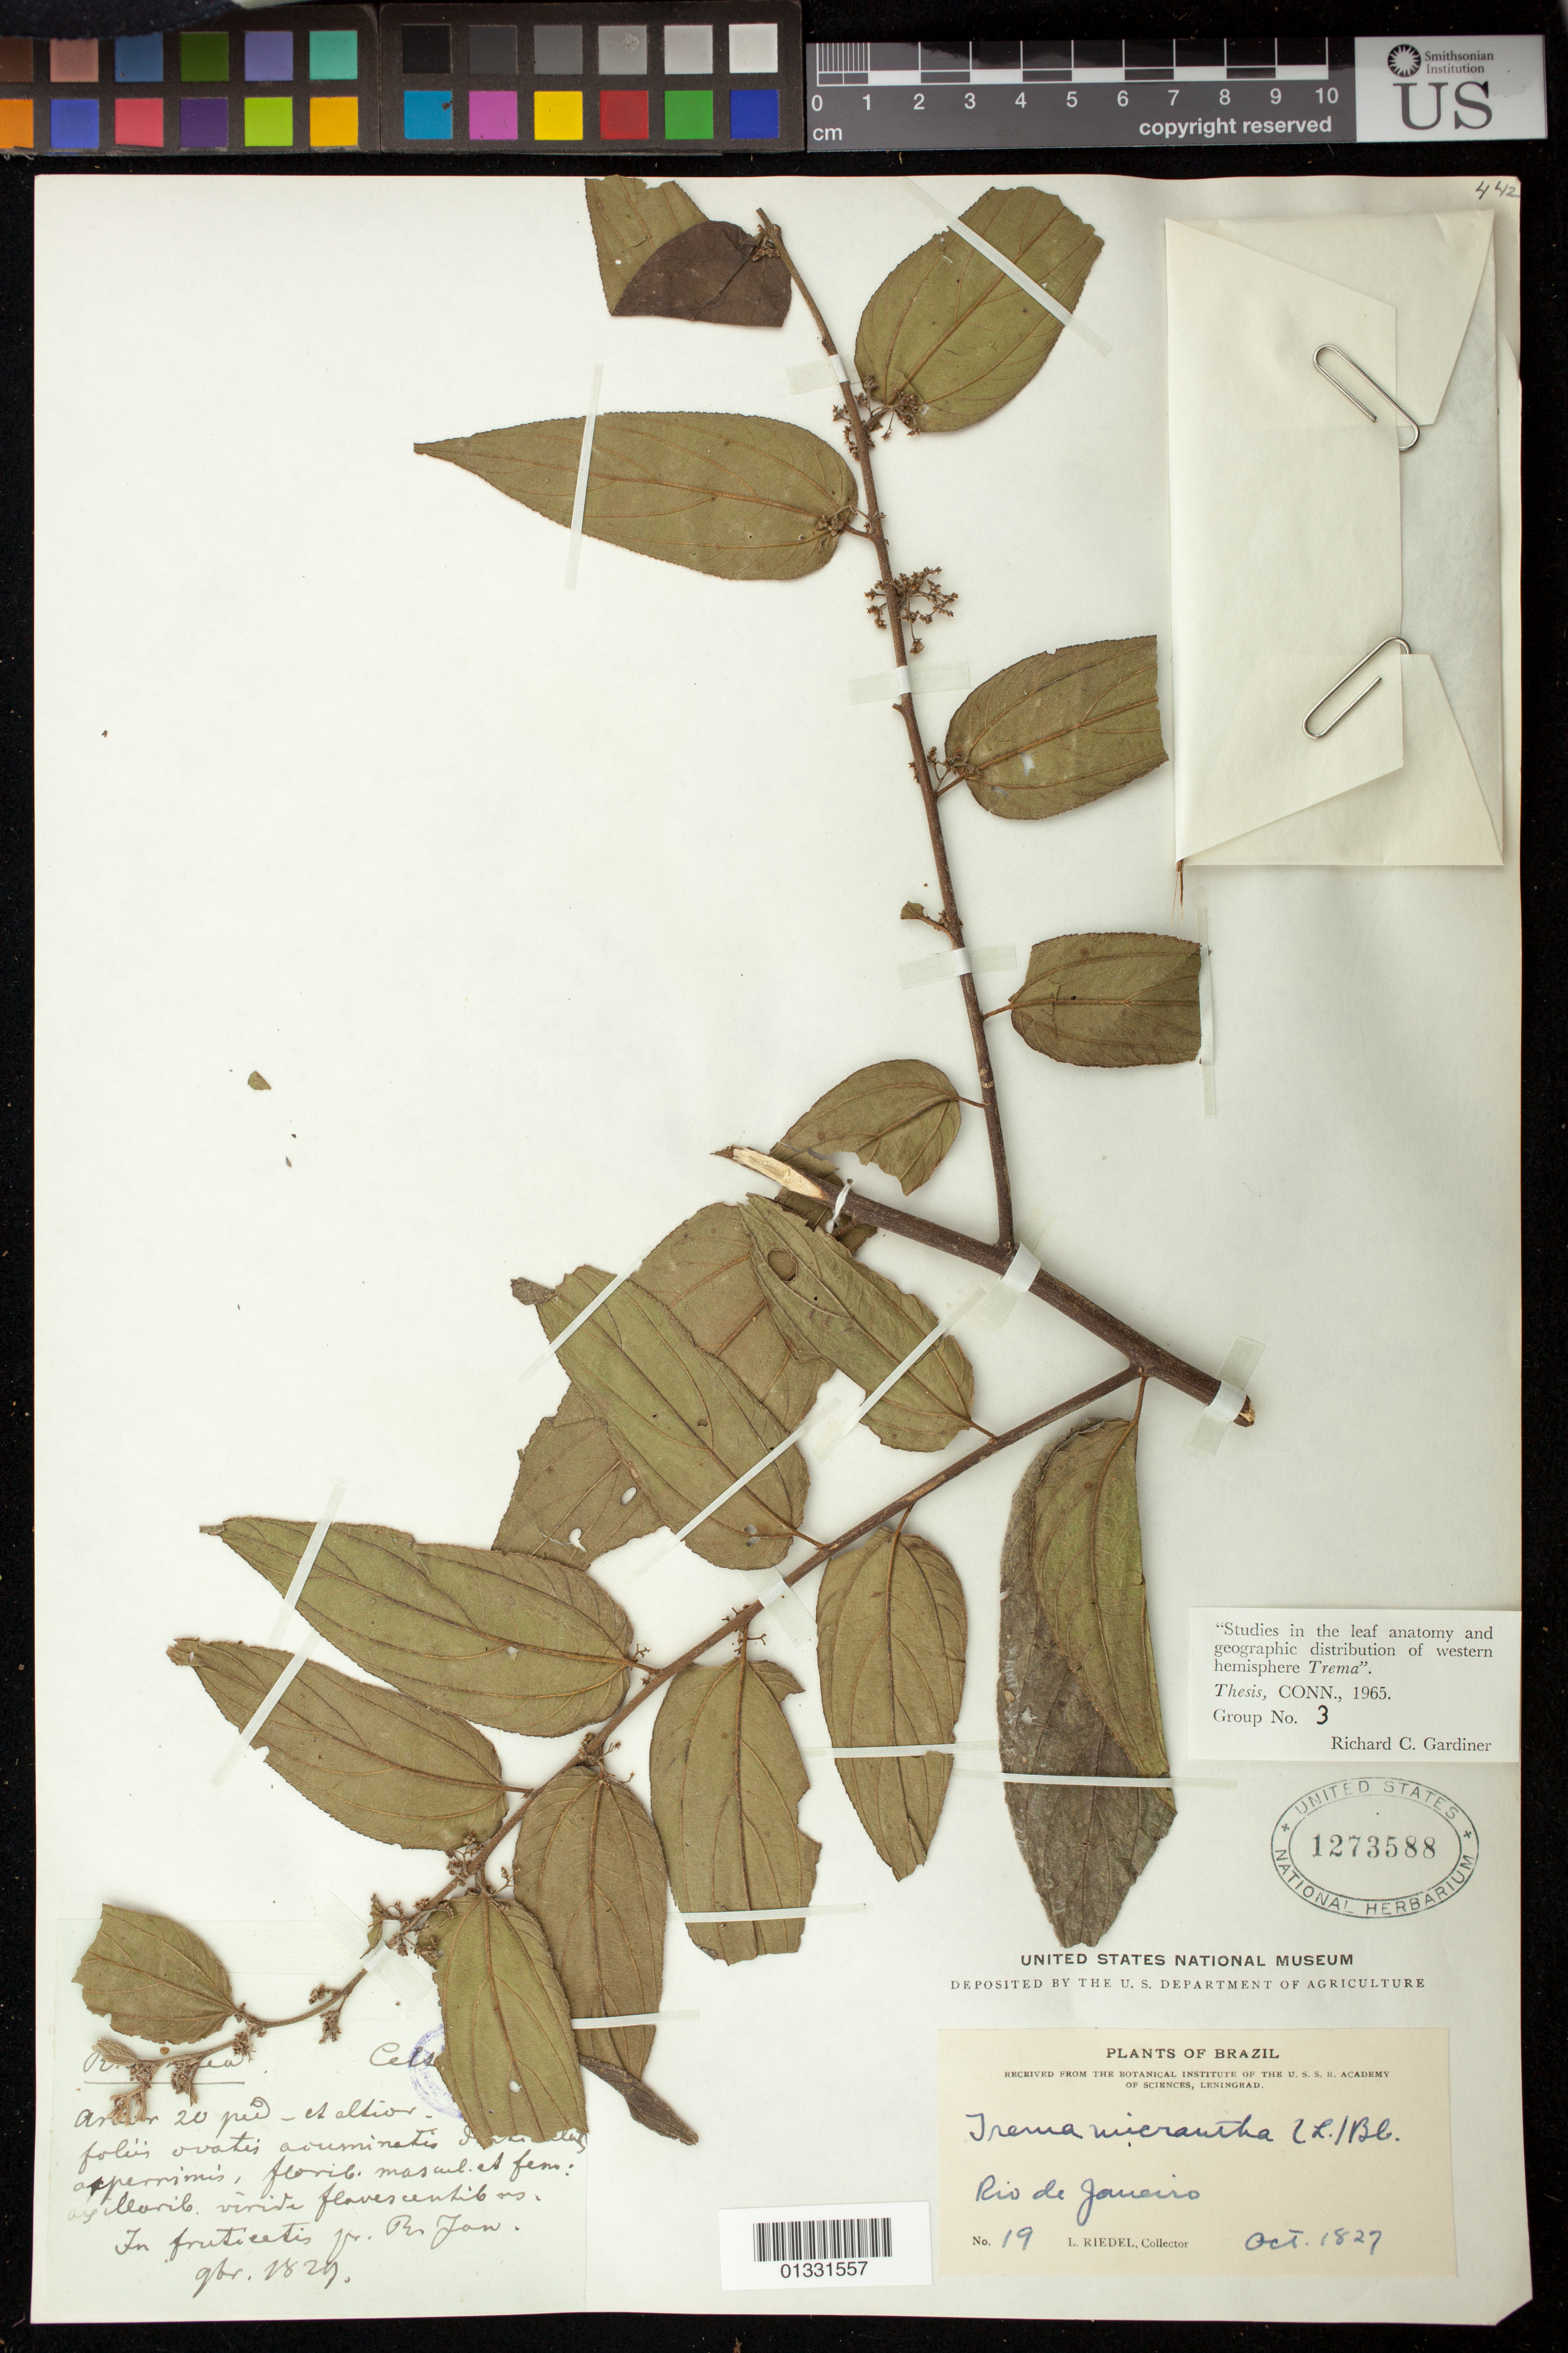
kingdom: Plantae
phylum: Tracheophyta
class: Magnoliopsida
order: Rosales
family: Cannabaceae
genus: Trema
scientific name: Trema micranthum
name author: (L.) Blume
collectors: L. Riedel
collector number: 19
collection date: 1827-10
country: Brazil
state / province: Rio de Janeiro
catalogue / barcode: US 1273588